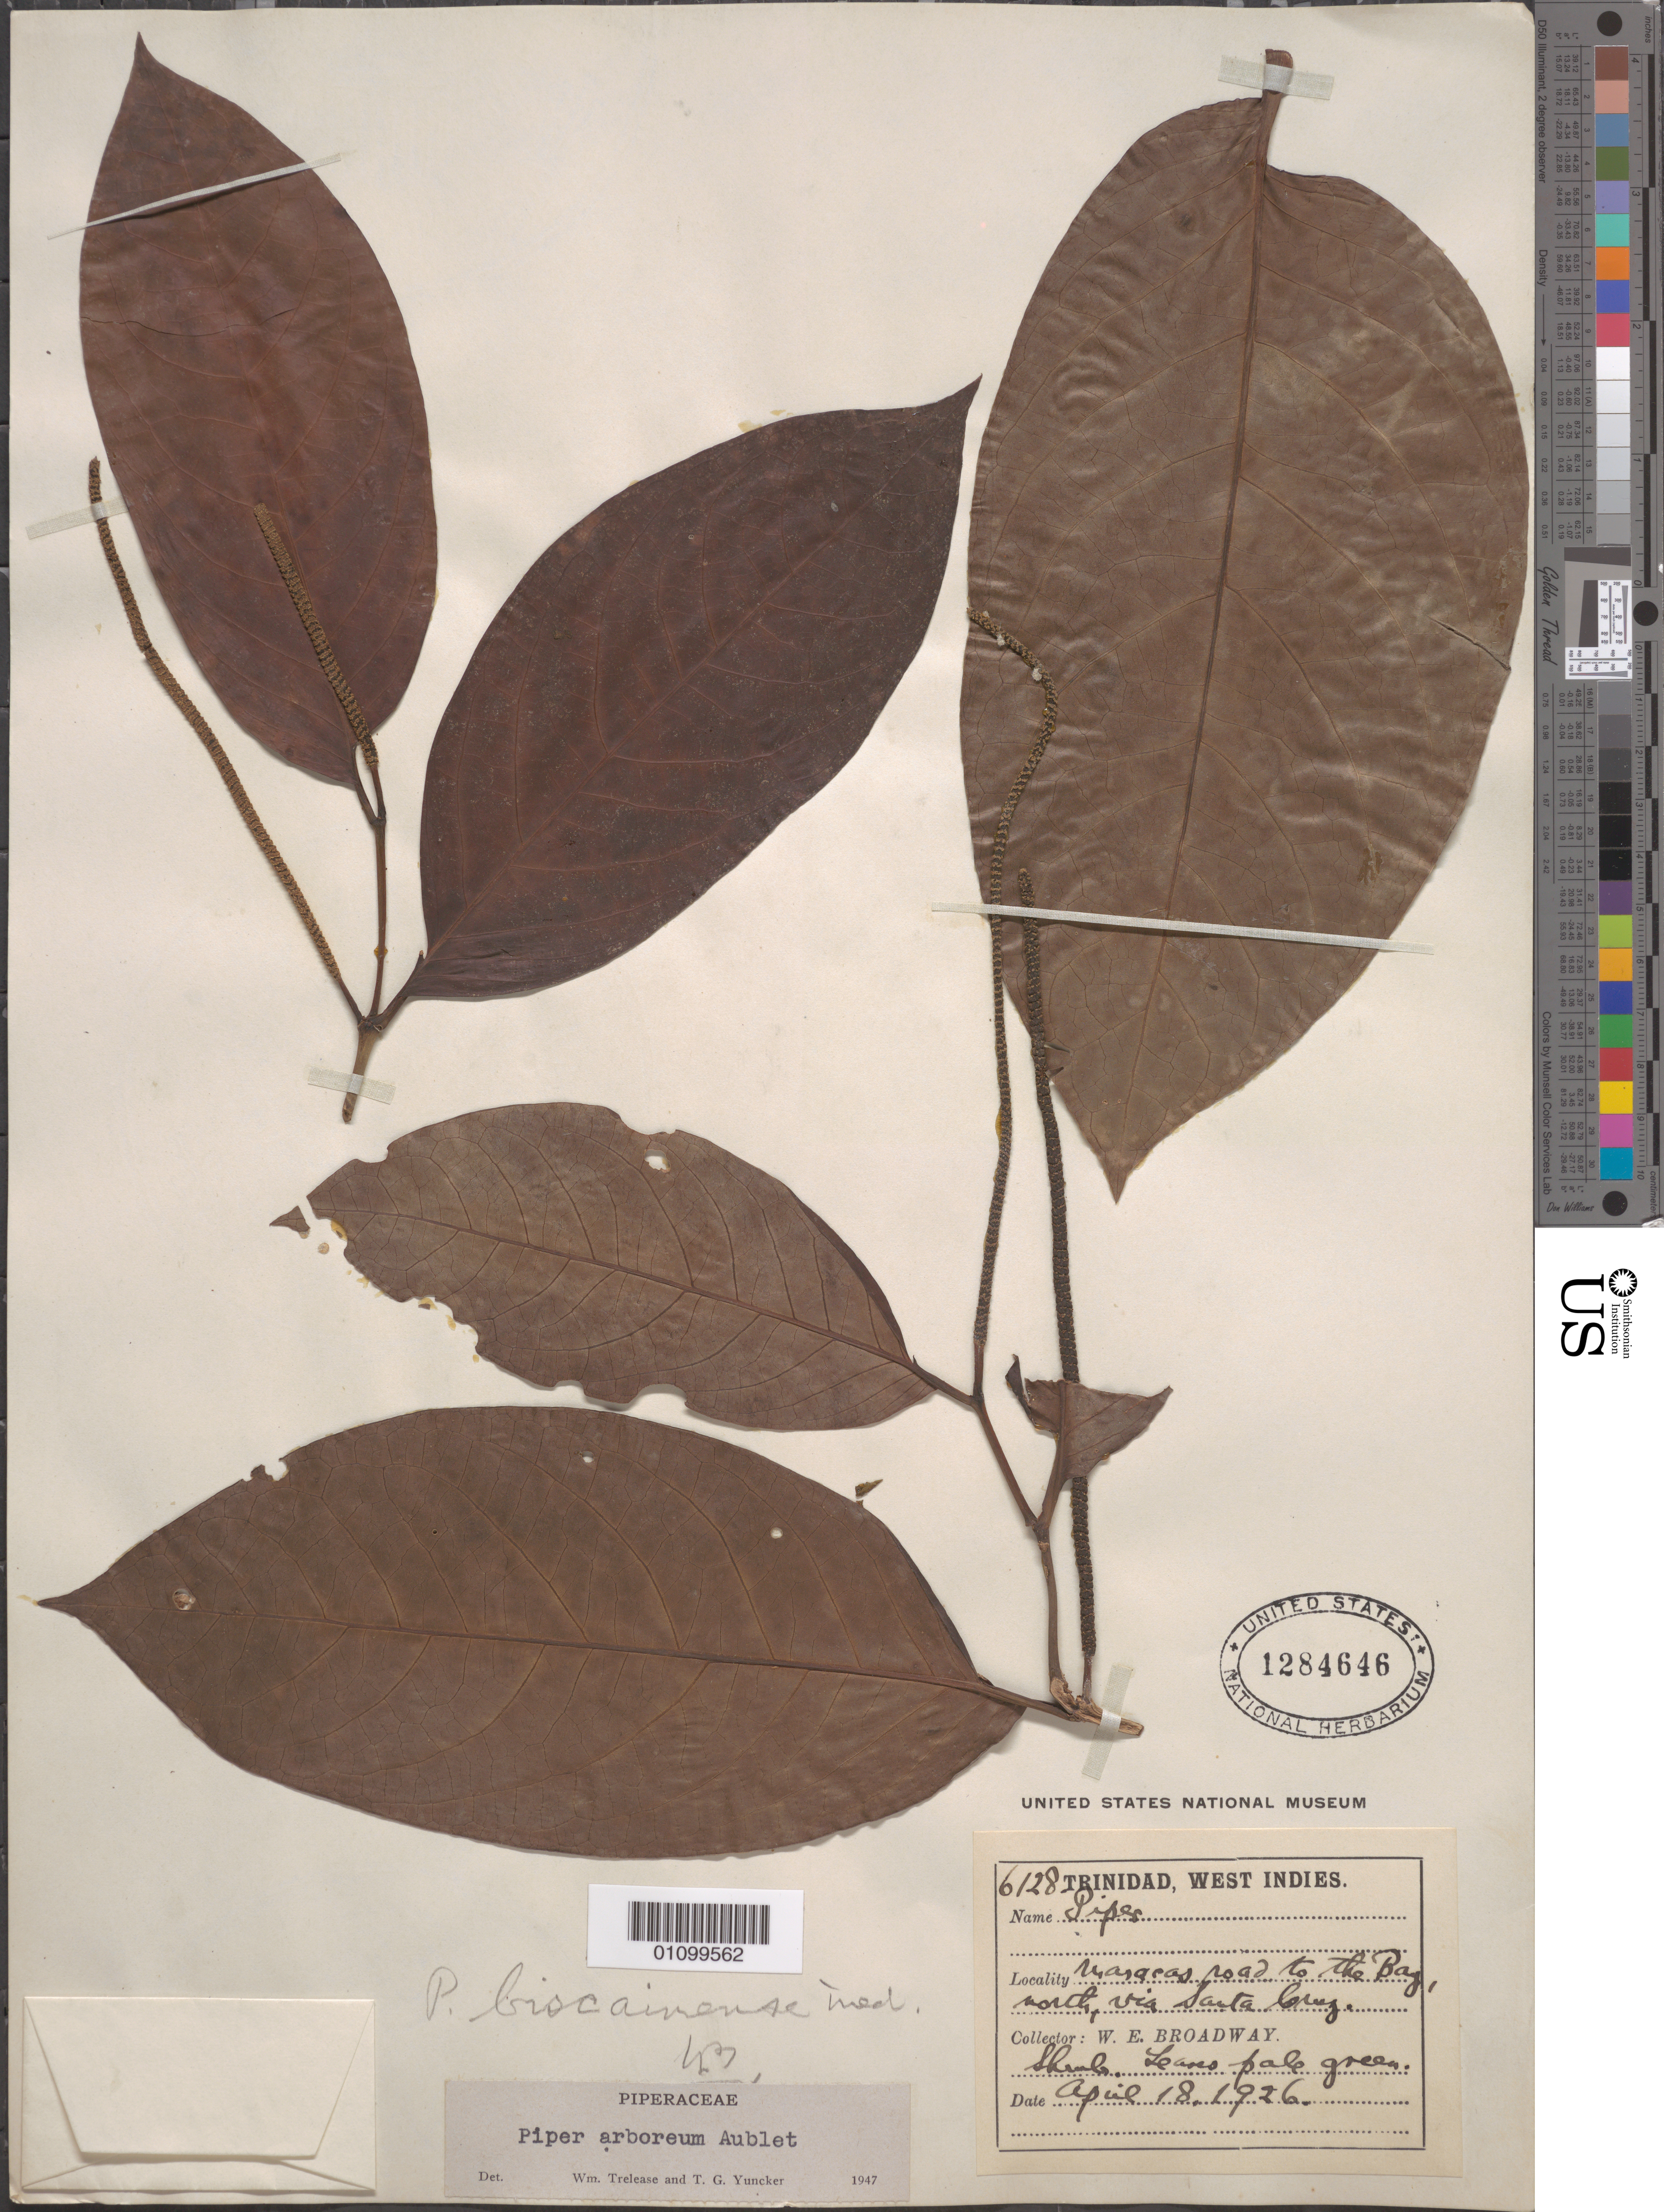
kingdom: Plantae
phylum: Tracheophyta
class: Magnoliopsida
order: Piperales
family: Piperaceae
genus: Piper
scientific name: Piper arboreum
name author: Aubl.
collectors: W. E. Broadway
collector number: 6128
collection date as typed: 18 Apr 1926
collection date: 1926-04-18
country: Trinidad and Tobago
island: Trinidad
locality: Maracas Road to the Bay, N, via Santa Cruz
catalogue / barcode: US 1284646